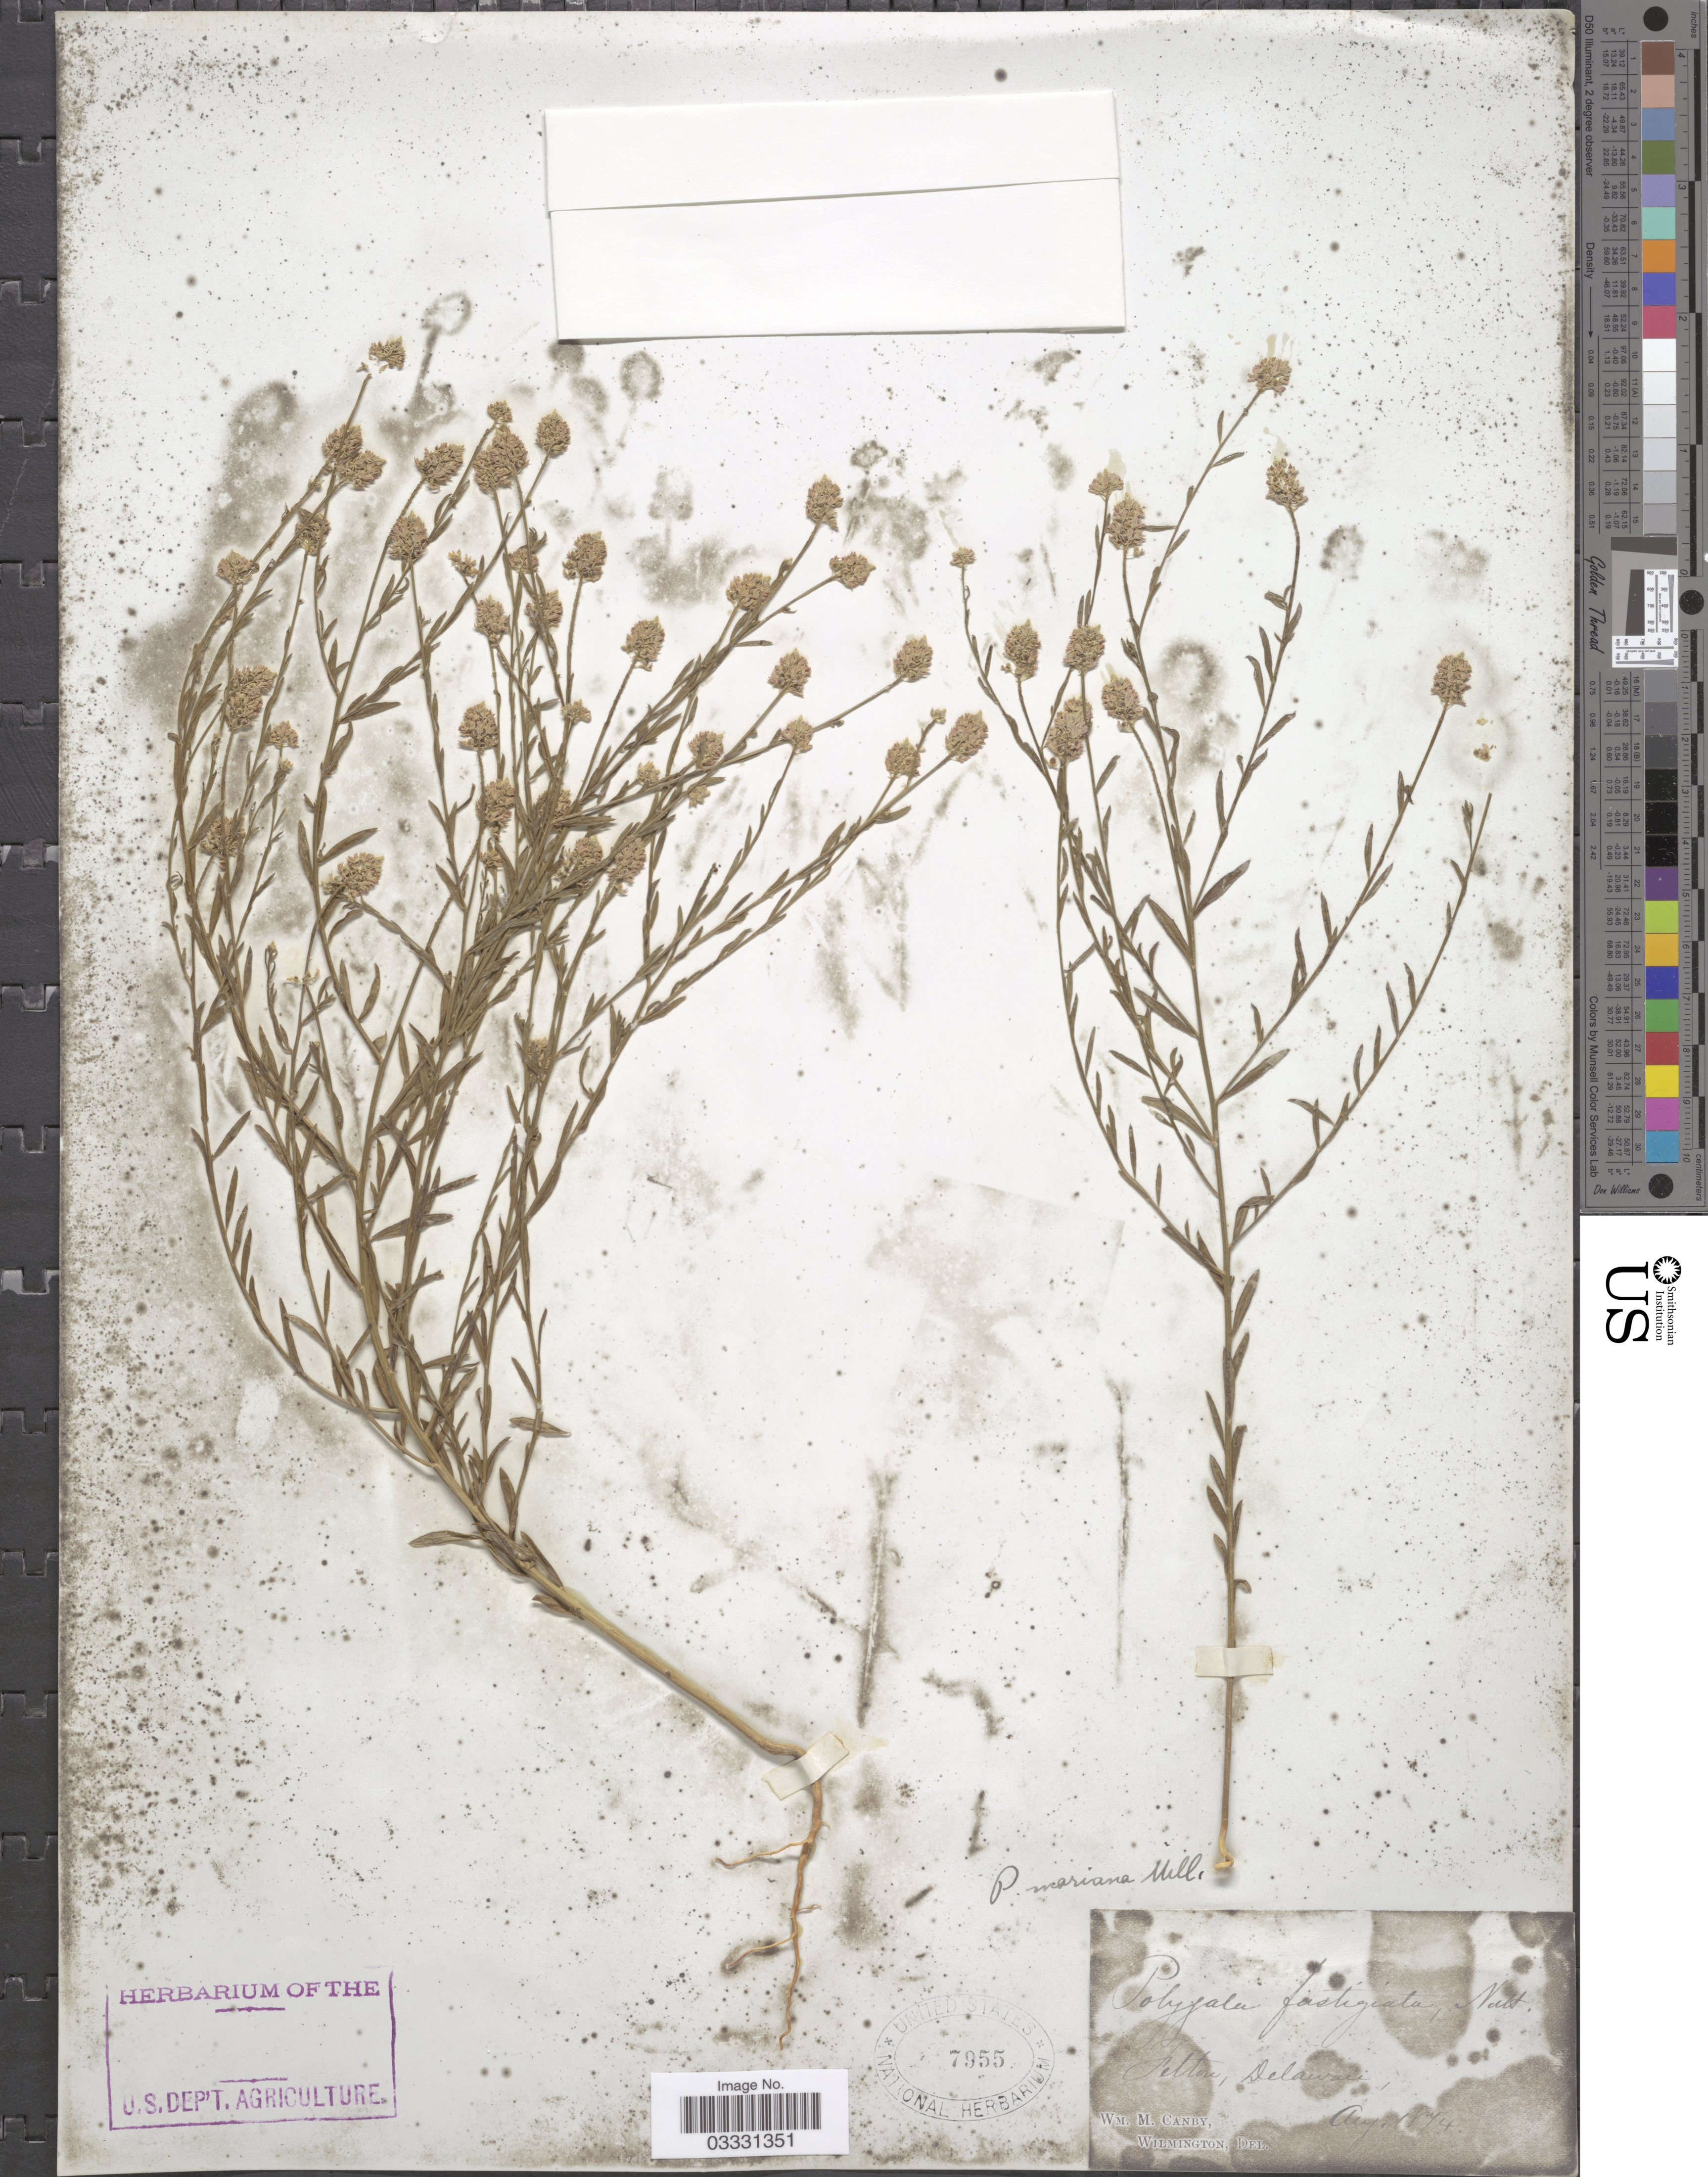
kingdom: Plantae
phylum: Tracheophyta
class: Magnoliopsida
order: Fabales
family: Polygalaceae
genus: Polygala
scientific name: Polygala mariana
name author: Mill.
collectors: W. M. Canby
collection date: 1874-08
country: United States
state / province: Delaware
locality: Felton.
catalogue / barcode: US 7955